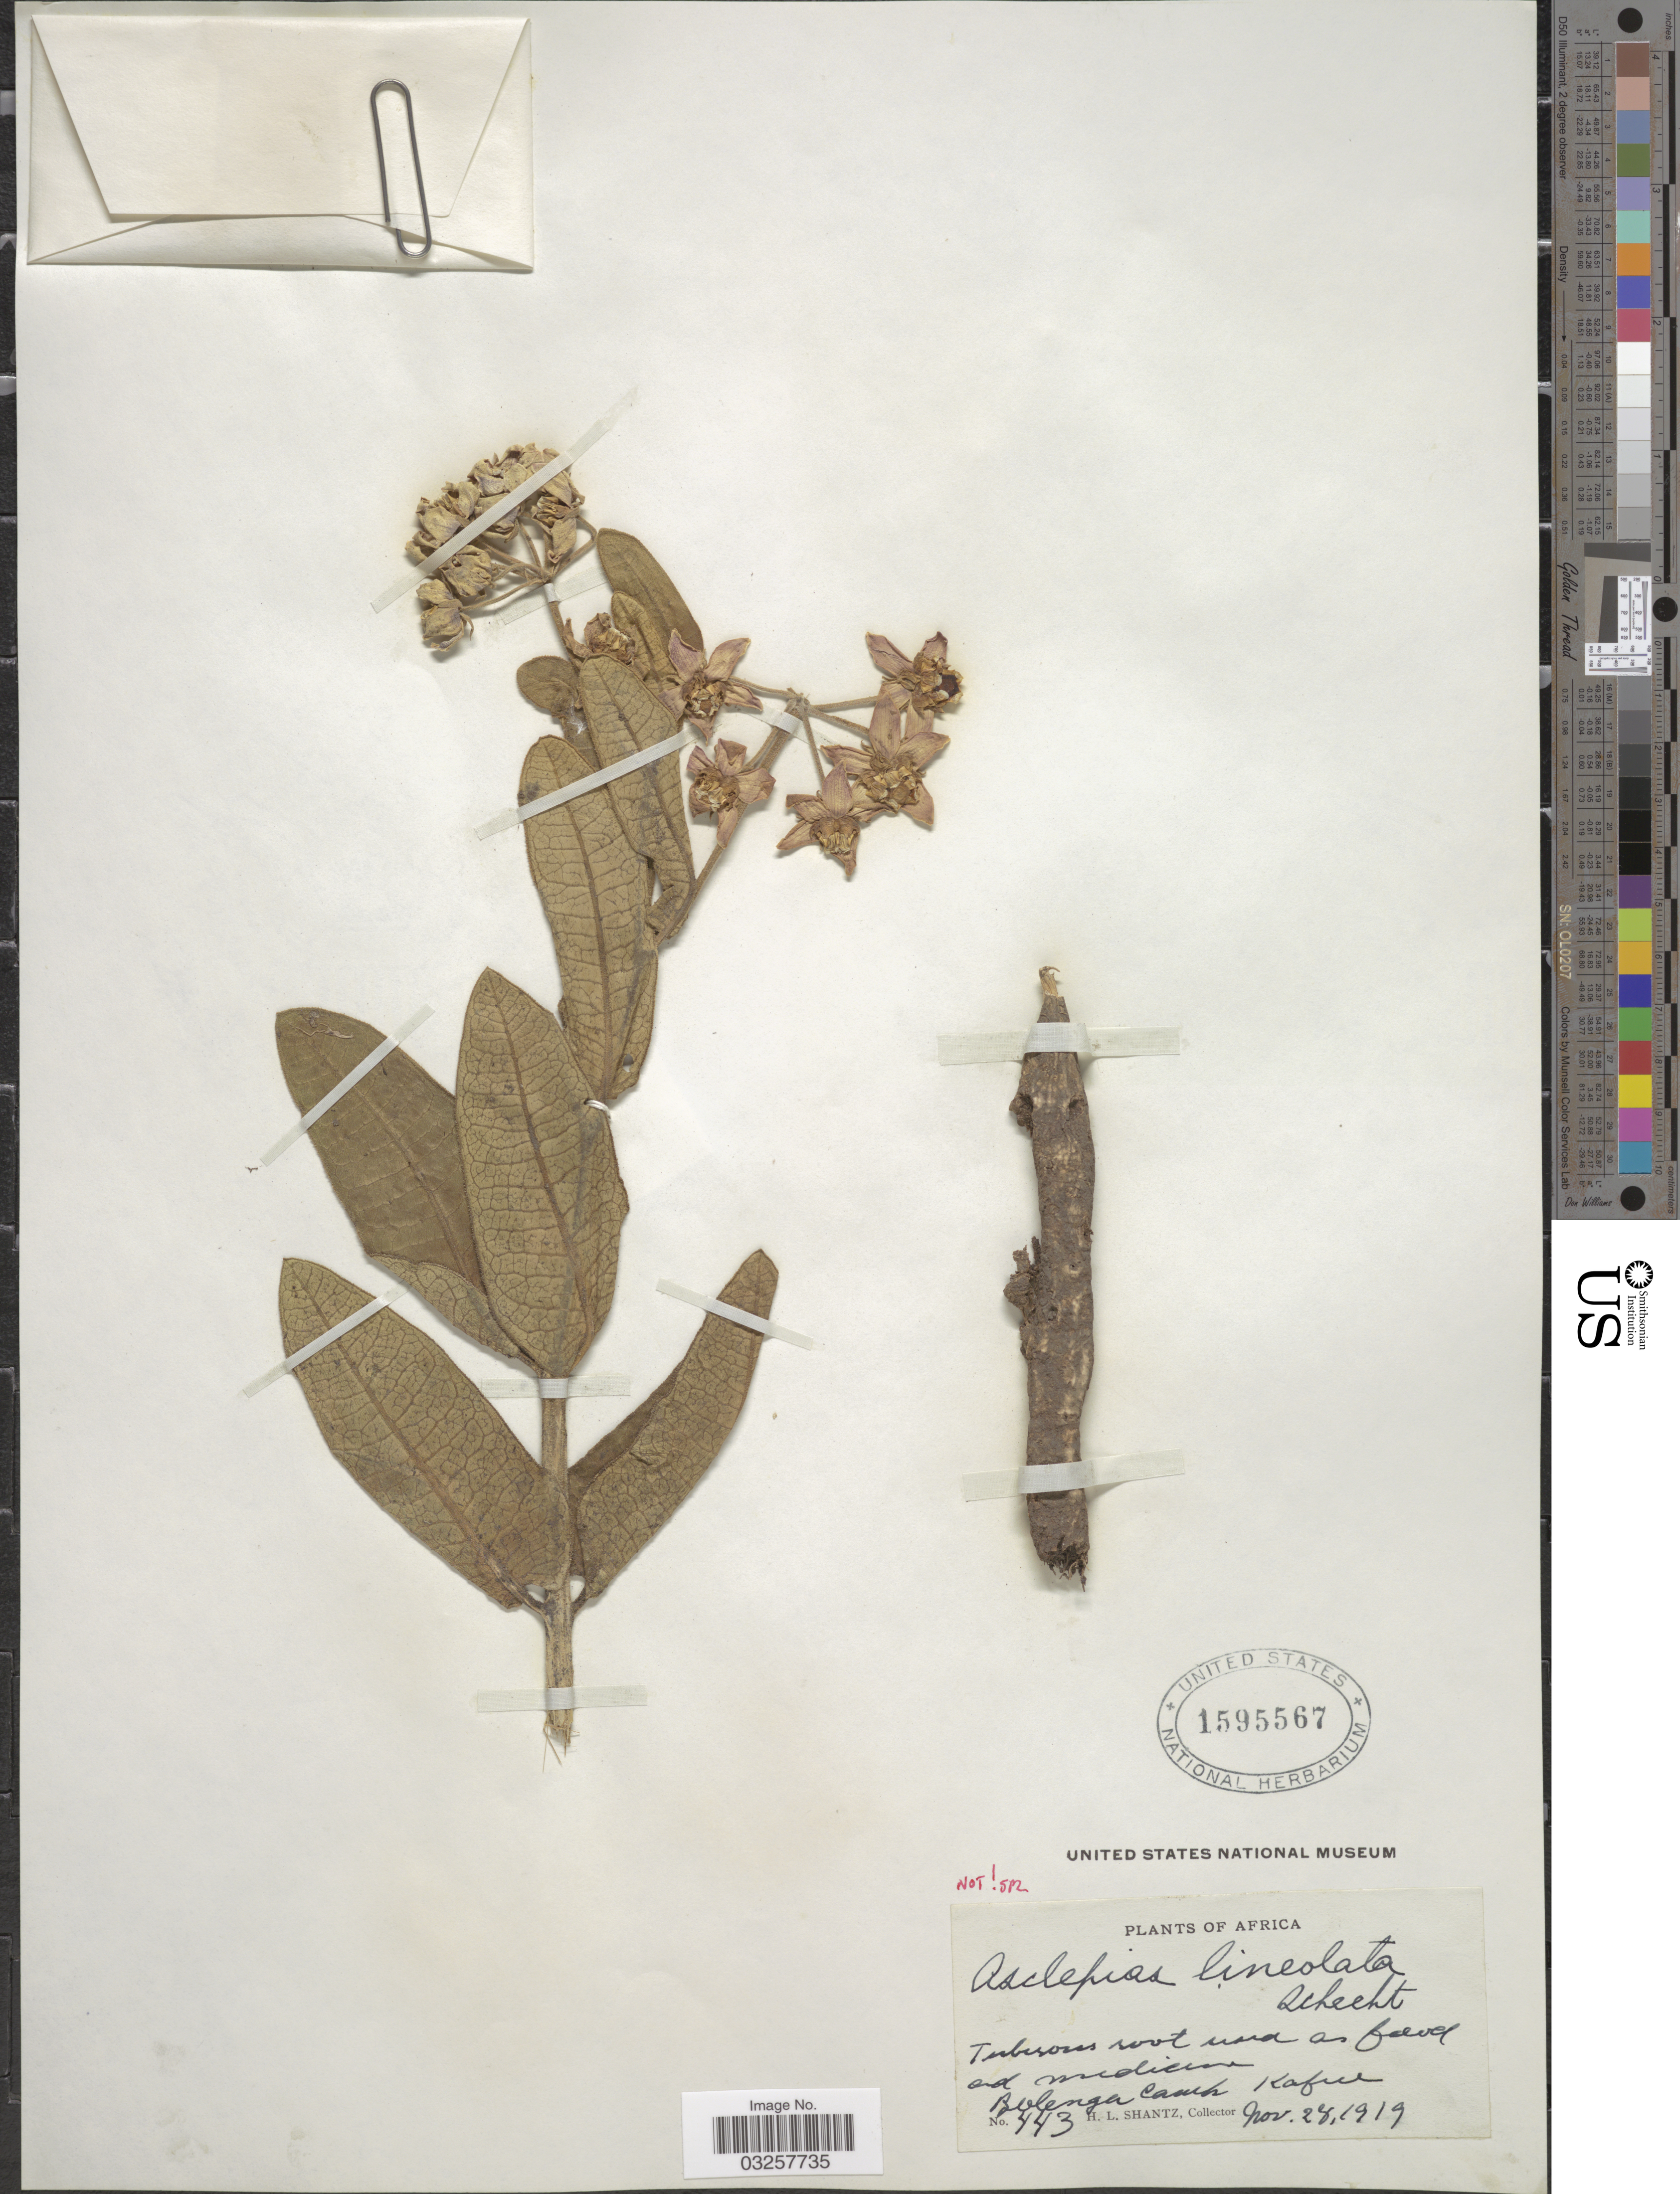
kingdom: Plantae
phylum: Tracheophyta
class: Magnoliopsida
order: Gentianales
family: Apocynaceae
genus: Asclepias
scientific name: Asclepias sp.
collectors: H. Shantz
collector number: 443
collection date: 1919-11-28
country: Uganda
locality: Africa. Bulenga Camp. Kafue.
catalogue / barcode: US 1595567